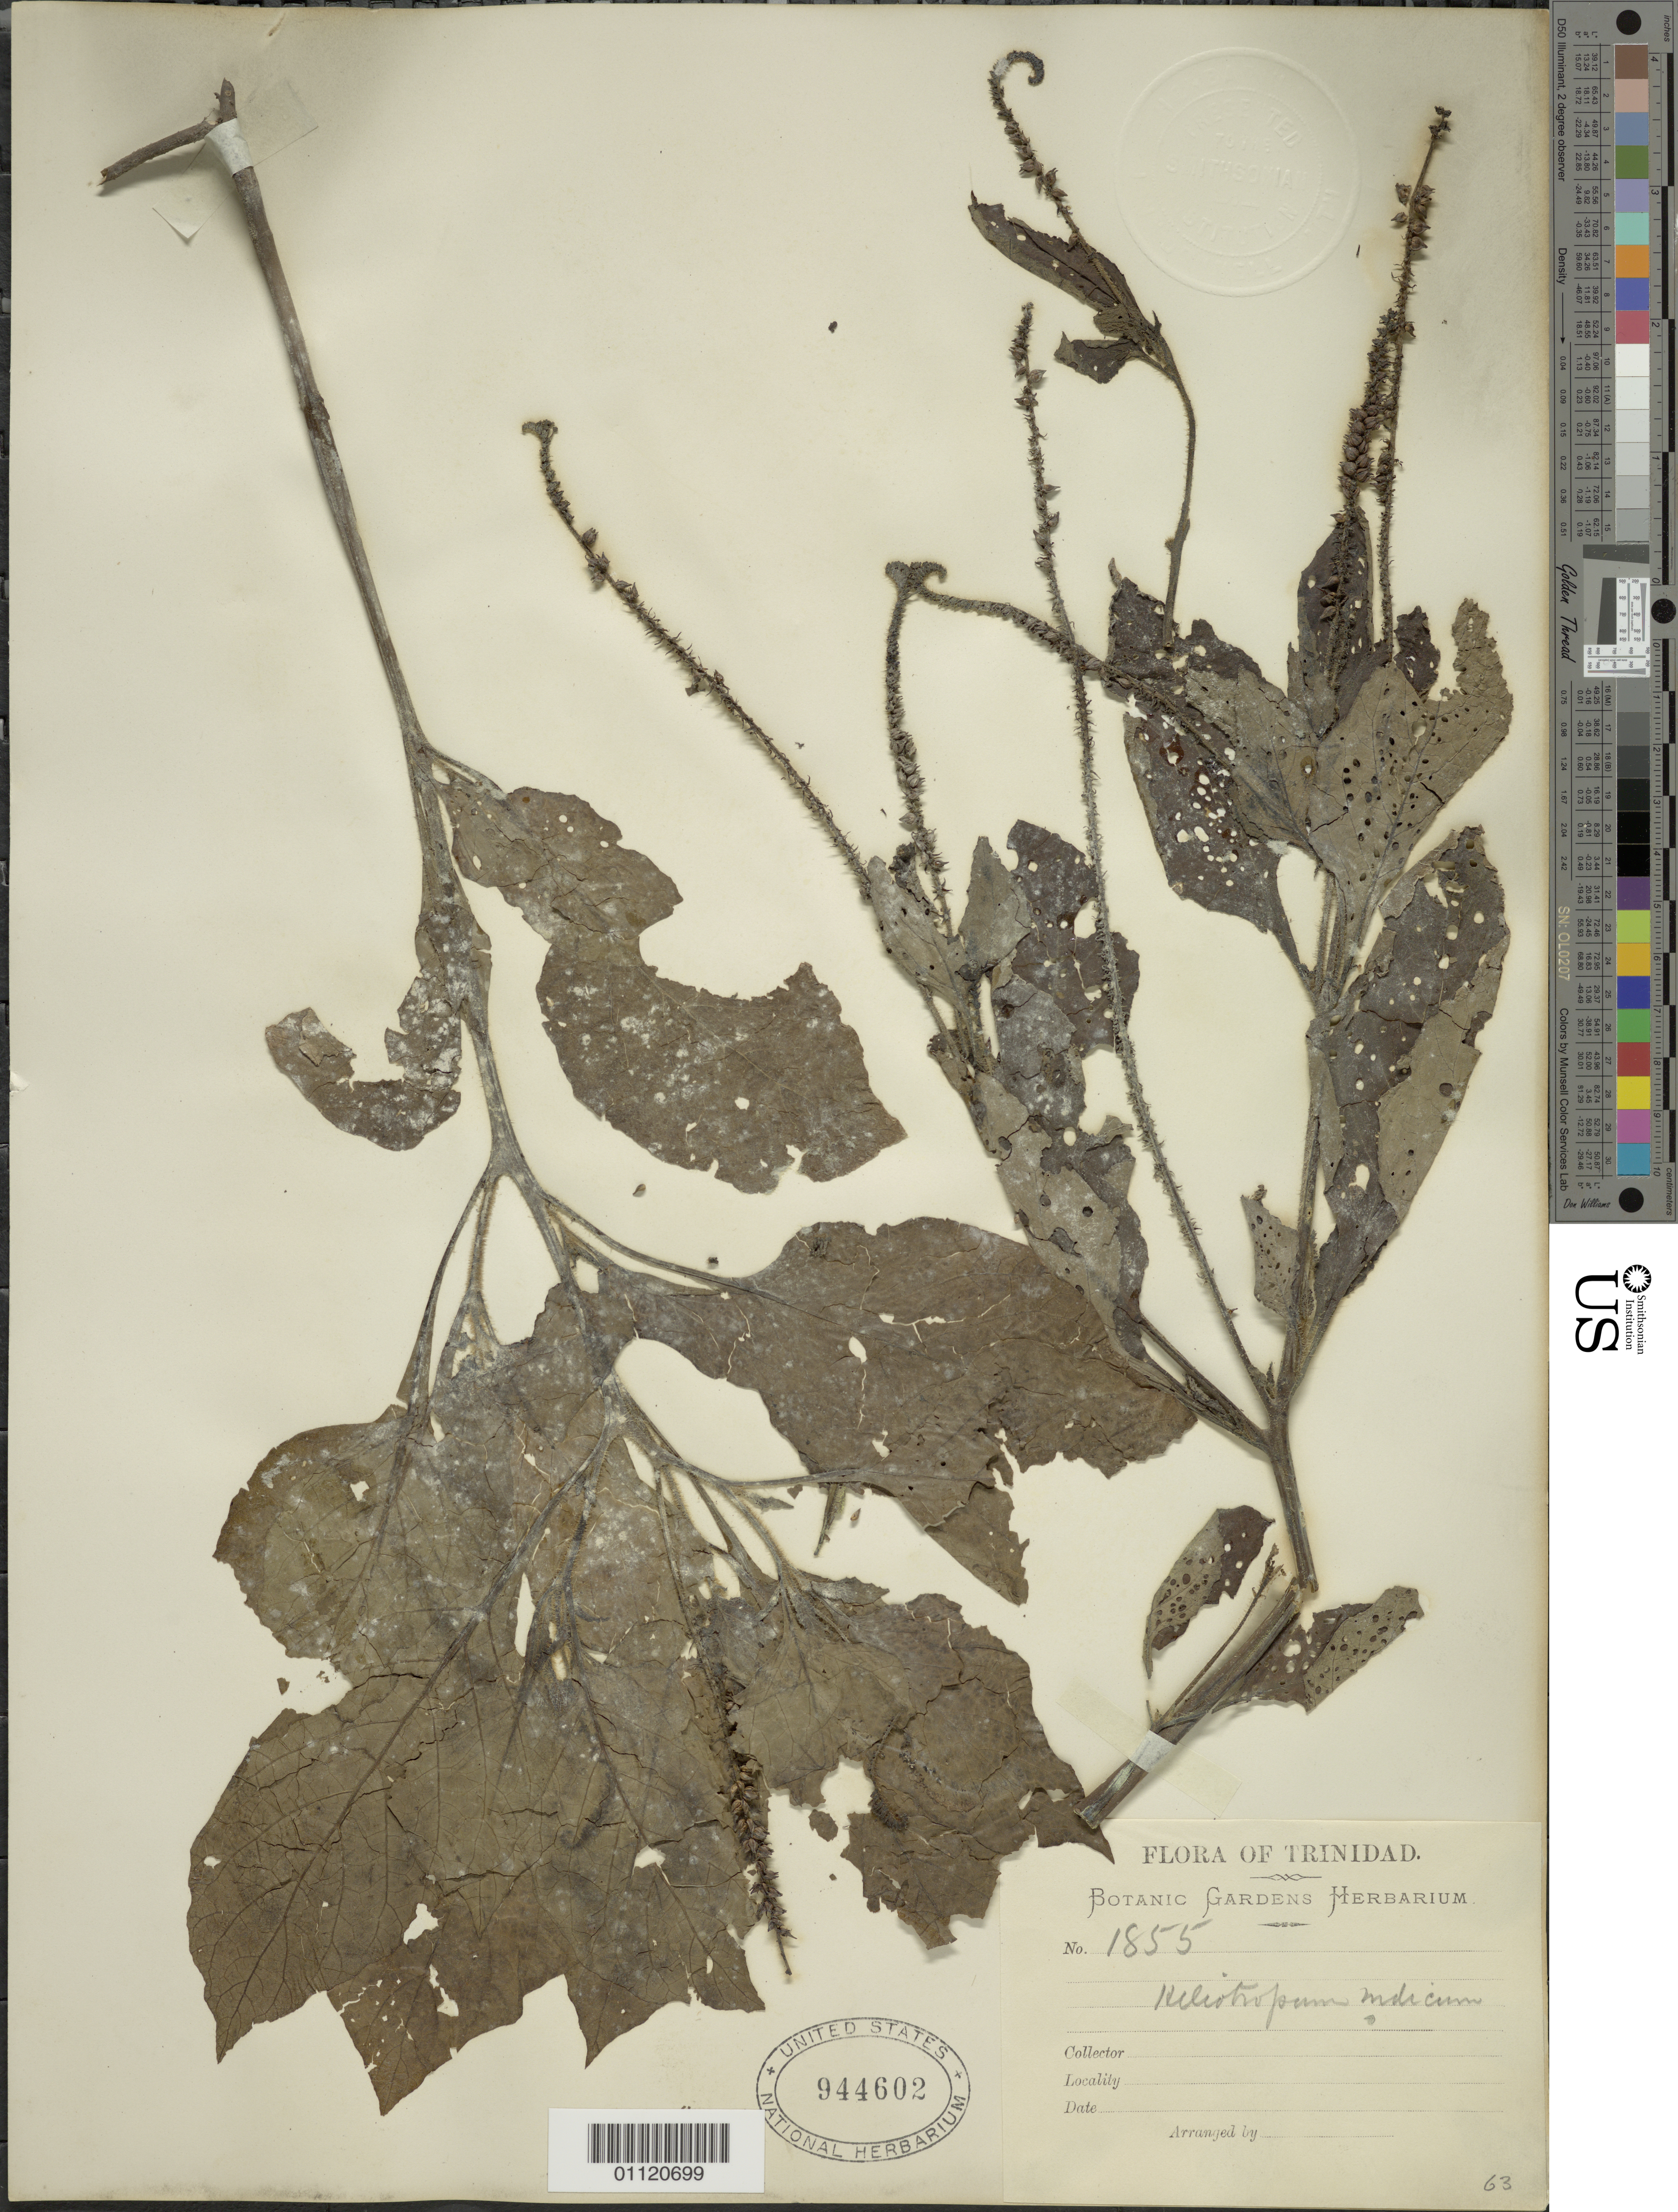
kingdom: Plantae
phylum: Tracheophyta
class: Magnoliopsida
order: Boraginales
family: Heliotropiaceae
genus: Heliotropium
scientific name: Heliotropium indicum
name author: L.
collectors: Botanic Gardens Herbarium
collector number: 1855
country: Trinidad and Tobago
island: Trinidad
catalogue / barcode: US 944602